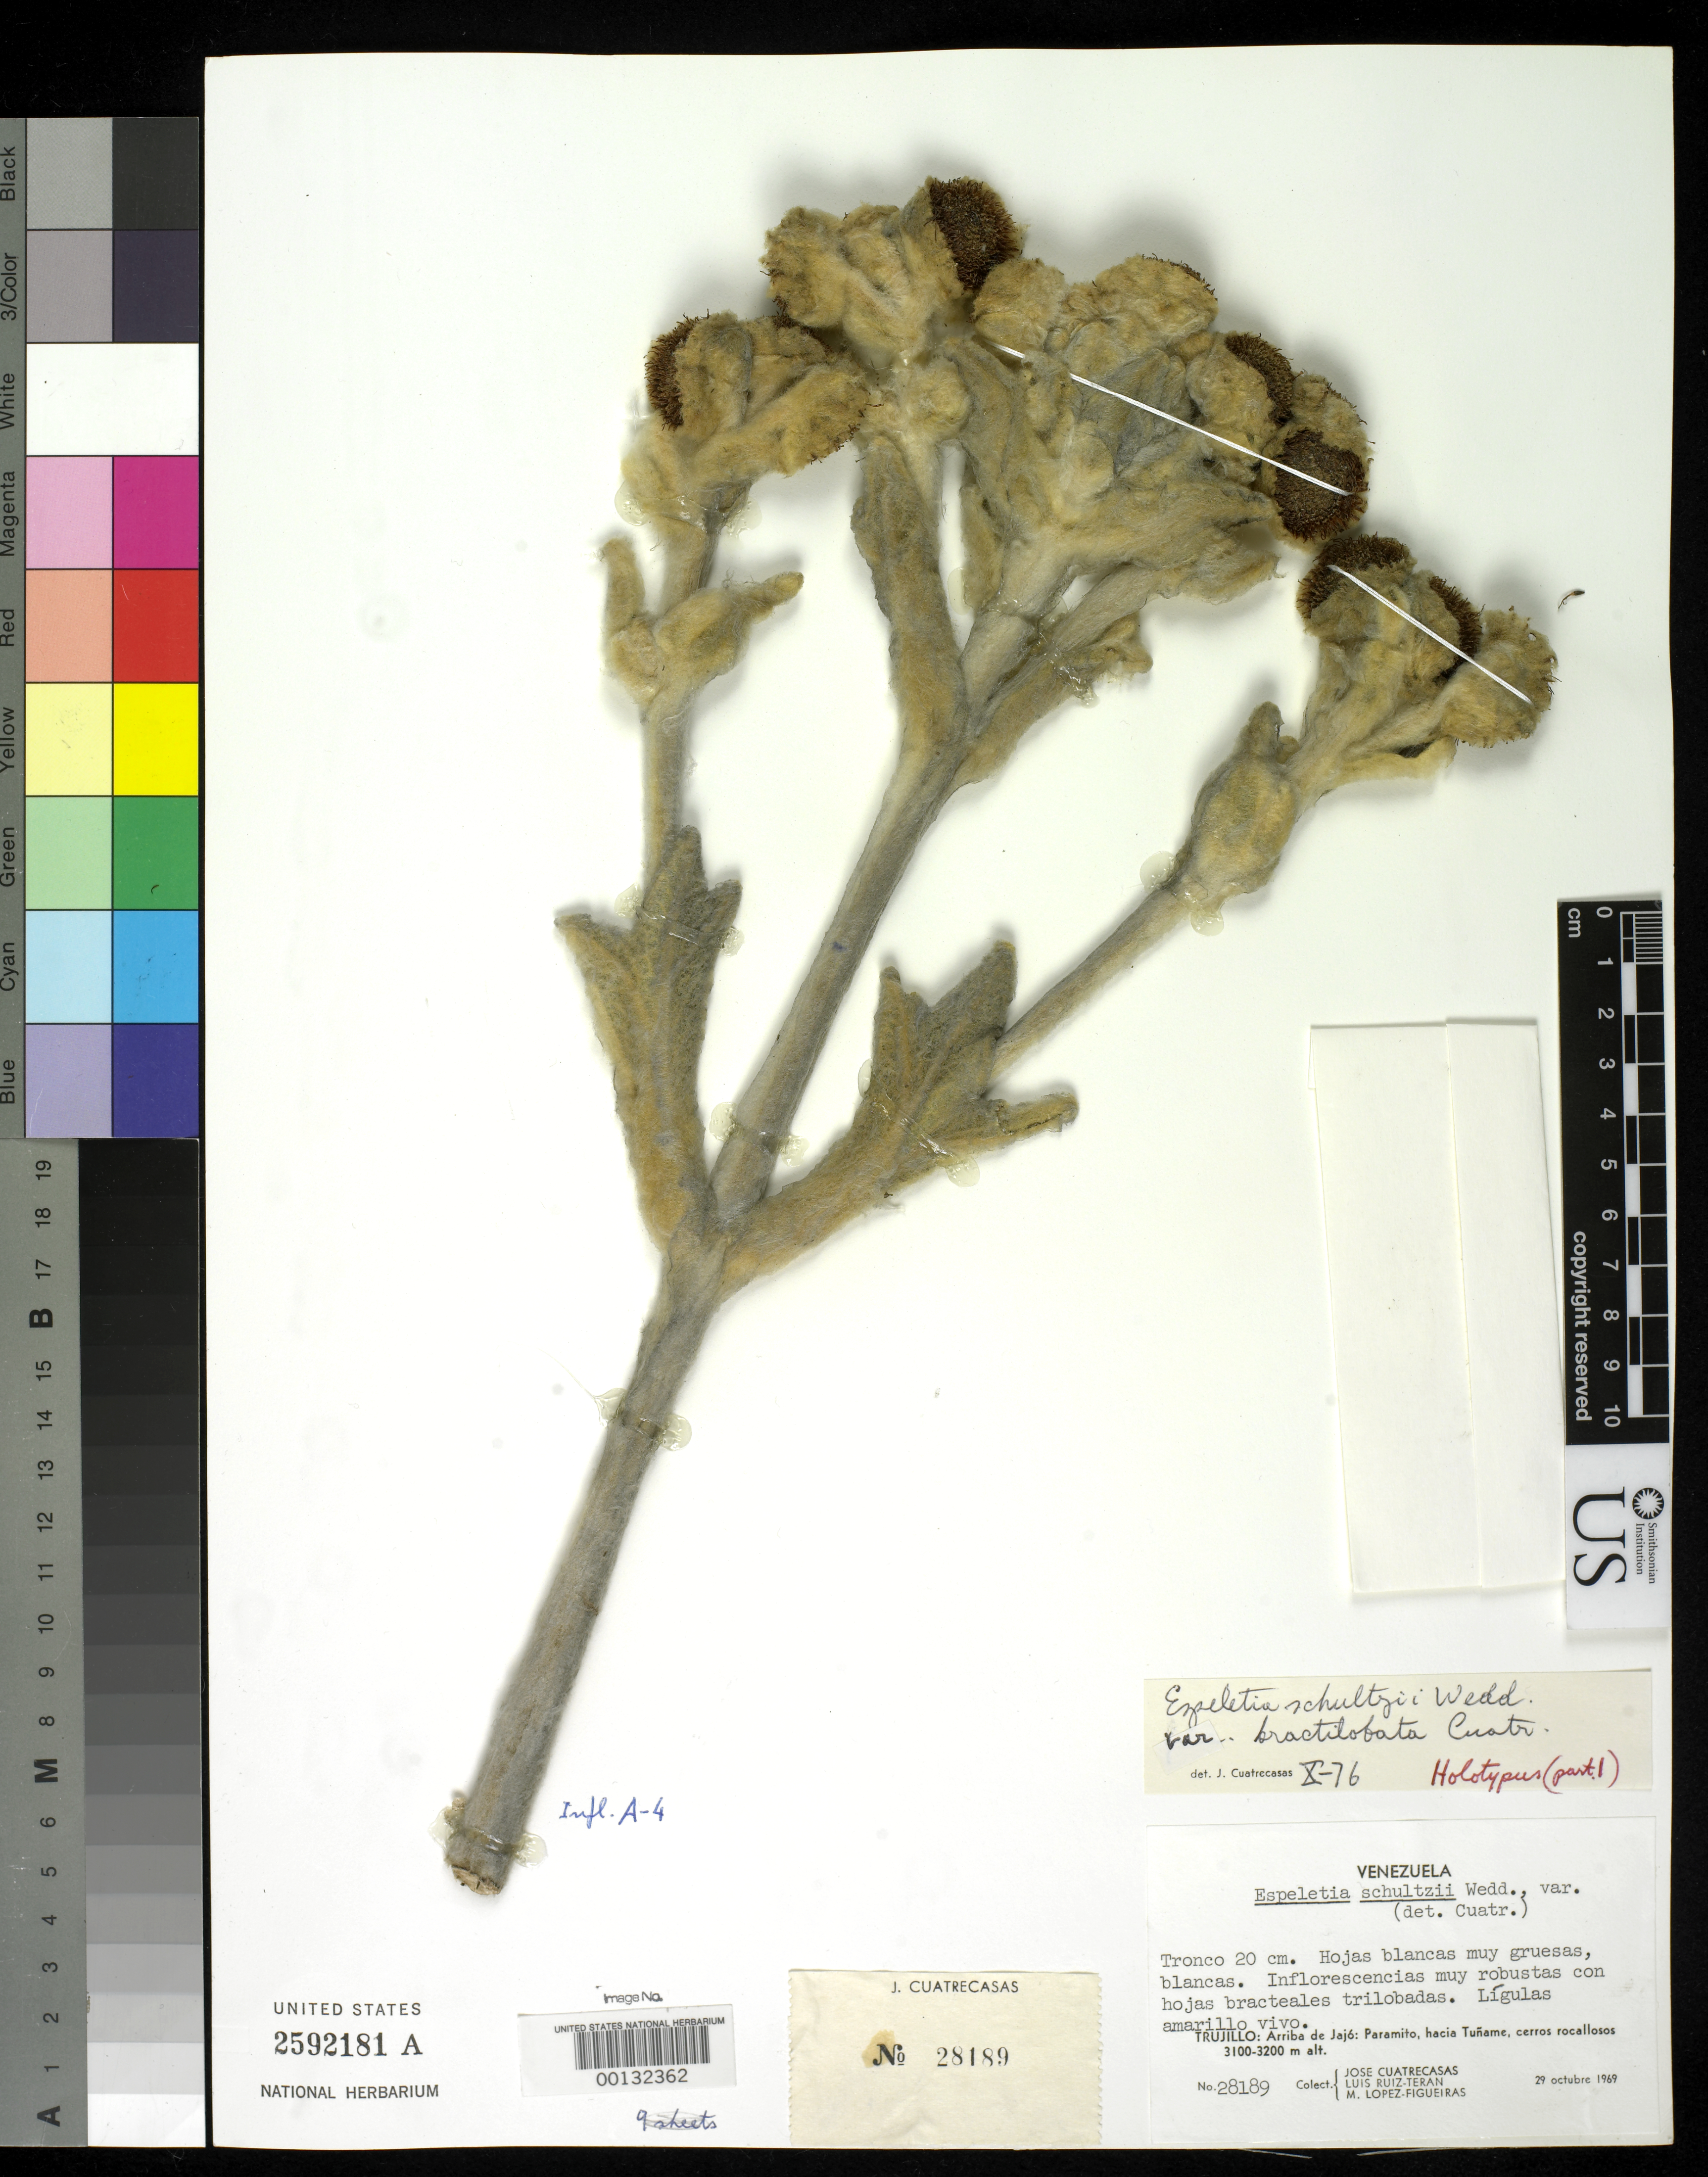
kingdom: Plantae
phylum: Tracheophyta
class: Magnoliopsida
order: Asterales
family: Asteraceae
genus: Espeletia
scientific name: Espeletia schultzii var. bractilobata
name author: Cuatrec.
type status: Holotype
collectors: J. Cuatrecasas, L. E. Ruíz-Terán & M. López Figueiras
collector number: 28189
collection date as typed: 29 Oct 1969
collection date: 1969-10-29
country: Venezuela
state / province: Trujillo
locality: Arriba de Jajo, Paramito, hacia Tuname, cerros rocallosos. [Above Jajo, Paramito, towards Tuname, rocky hills]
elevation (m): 3100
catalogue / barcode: US 2592181A